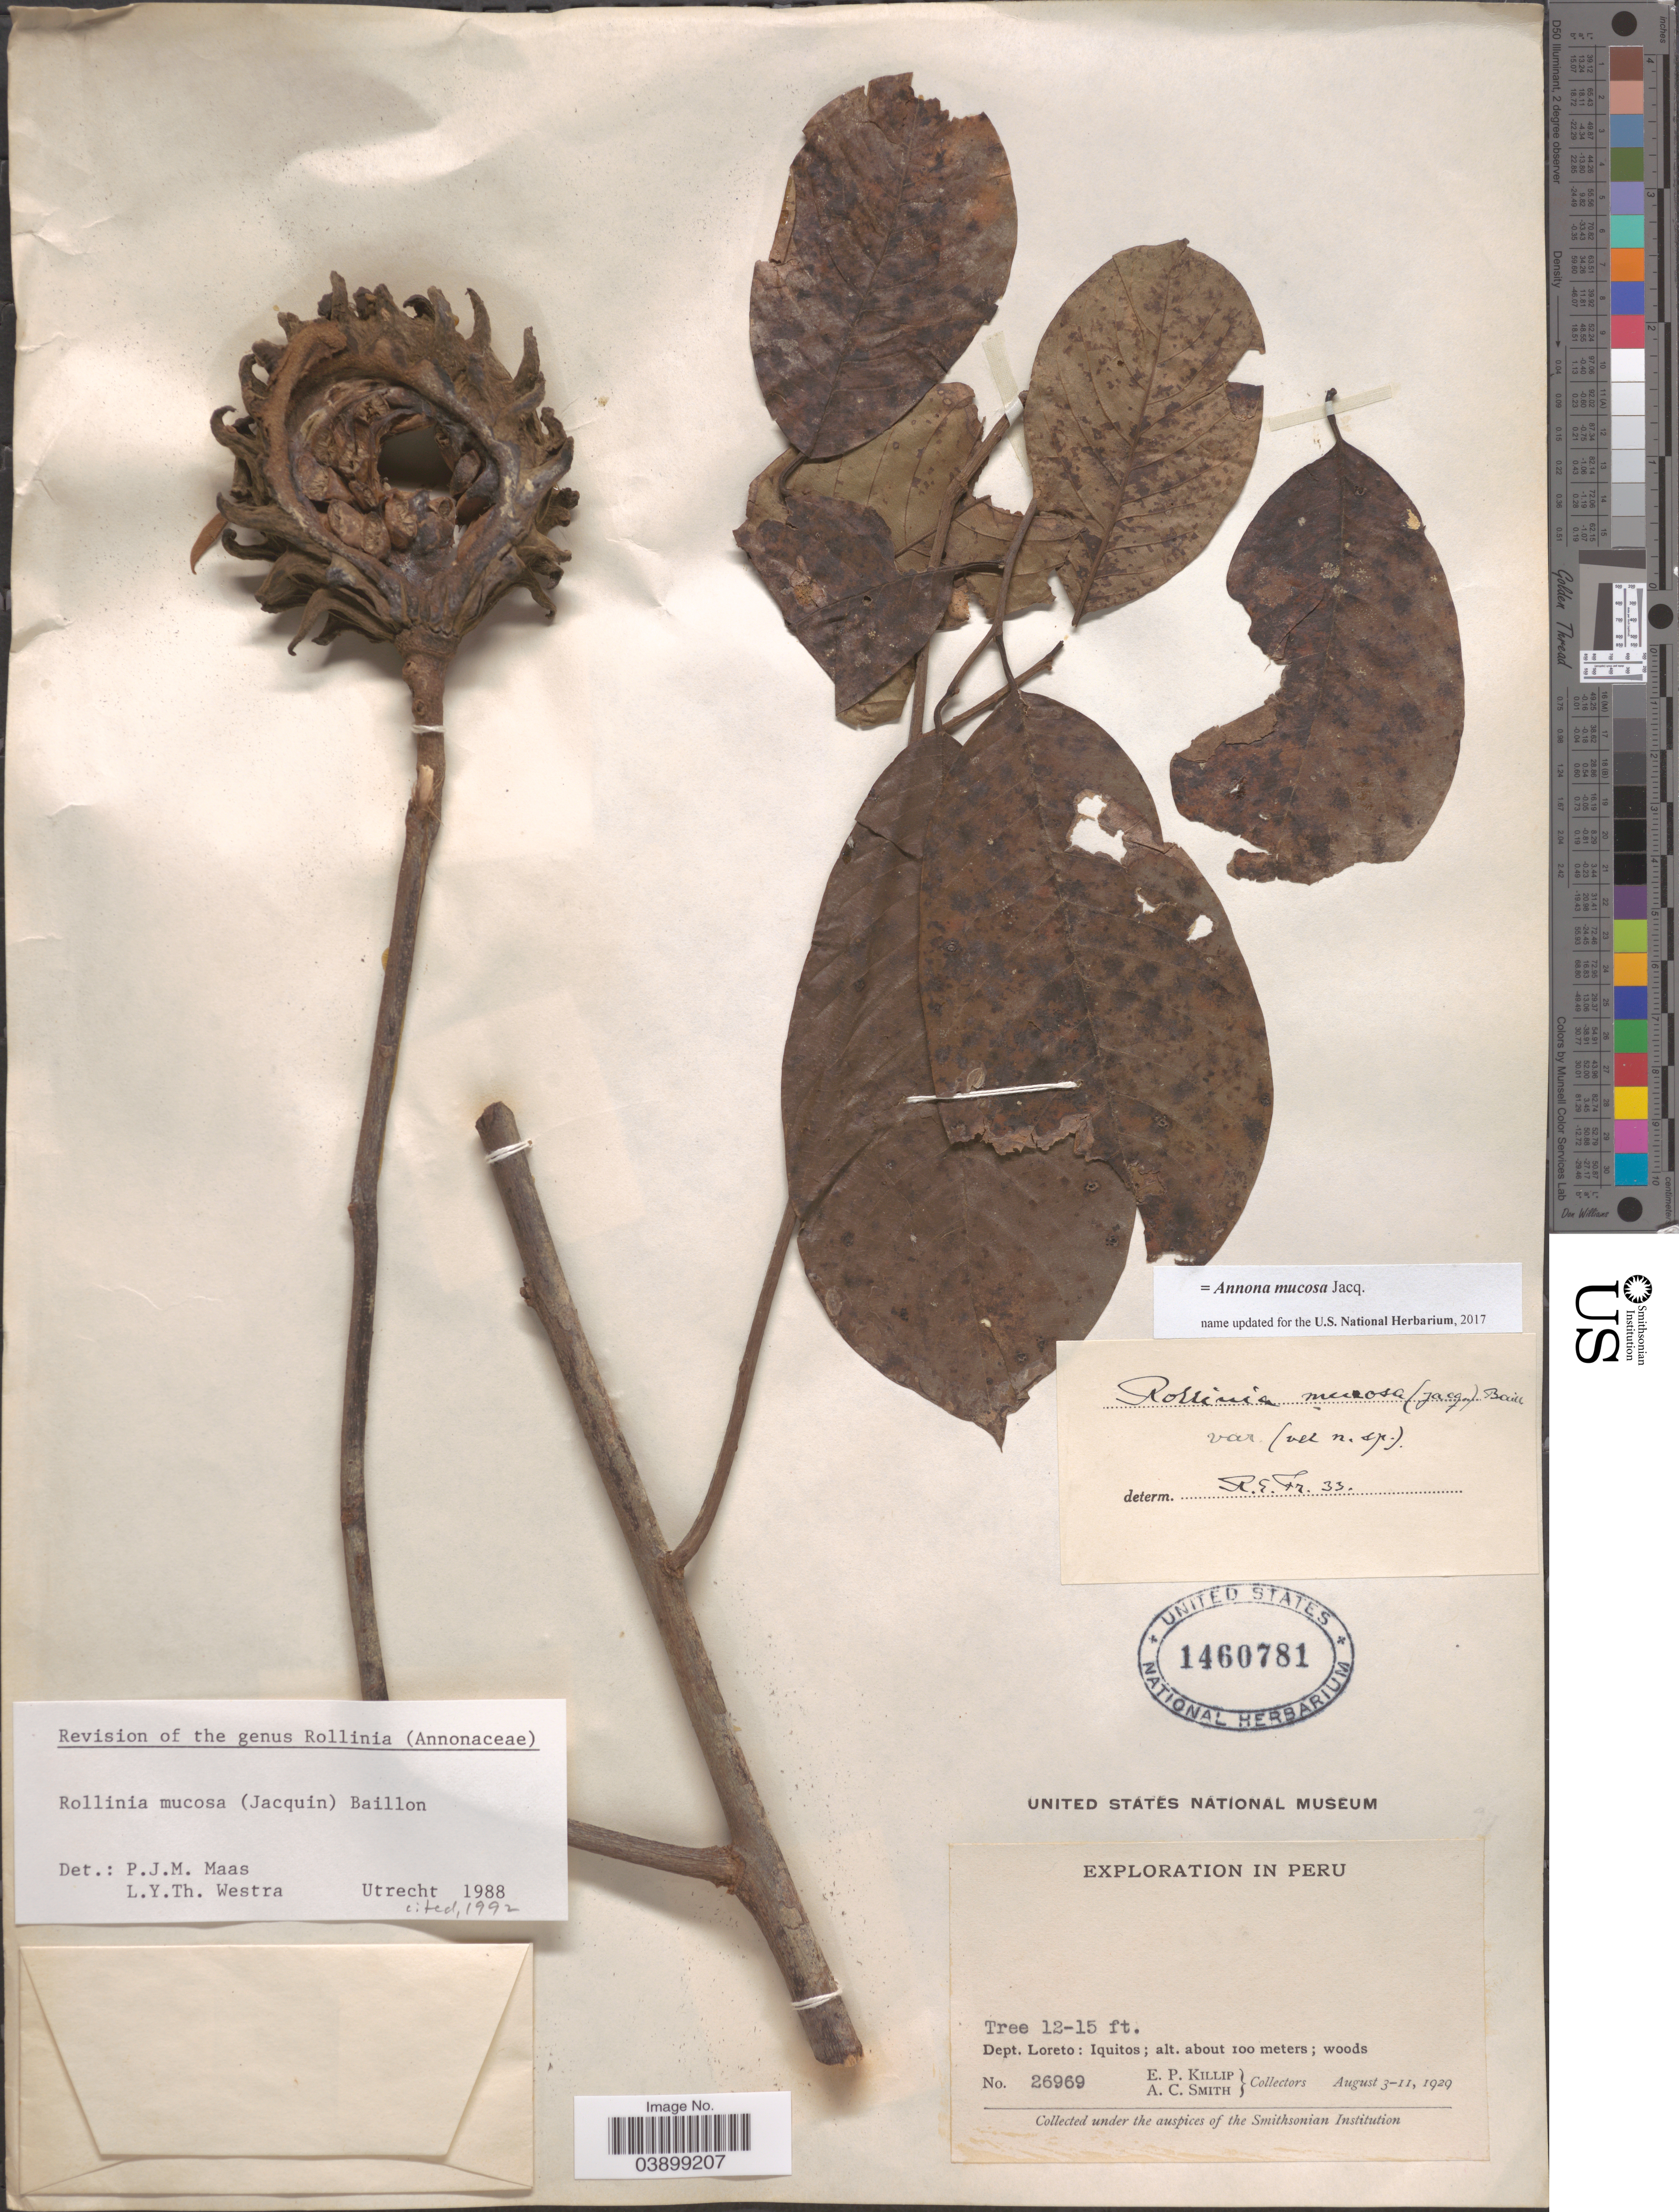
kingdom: Plantae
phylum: Tracheophyta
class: Magnoliopsida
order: Magnoliales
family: Annonaceae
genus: Annona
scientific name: Annona mucosa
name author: Jacq.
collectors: E. P. Killip & A. C. Smith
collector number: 26969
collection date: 1929-08-03/1929-08-11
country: Peru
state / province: Loreto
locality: Dept. Loreto: Iquitos.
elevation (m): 100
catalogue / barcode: US 1460781